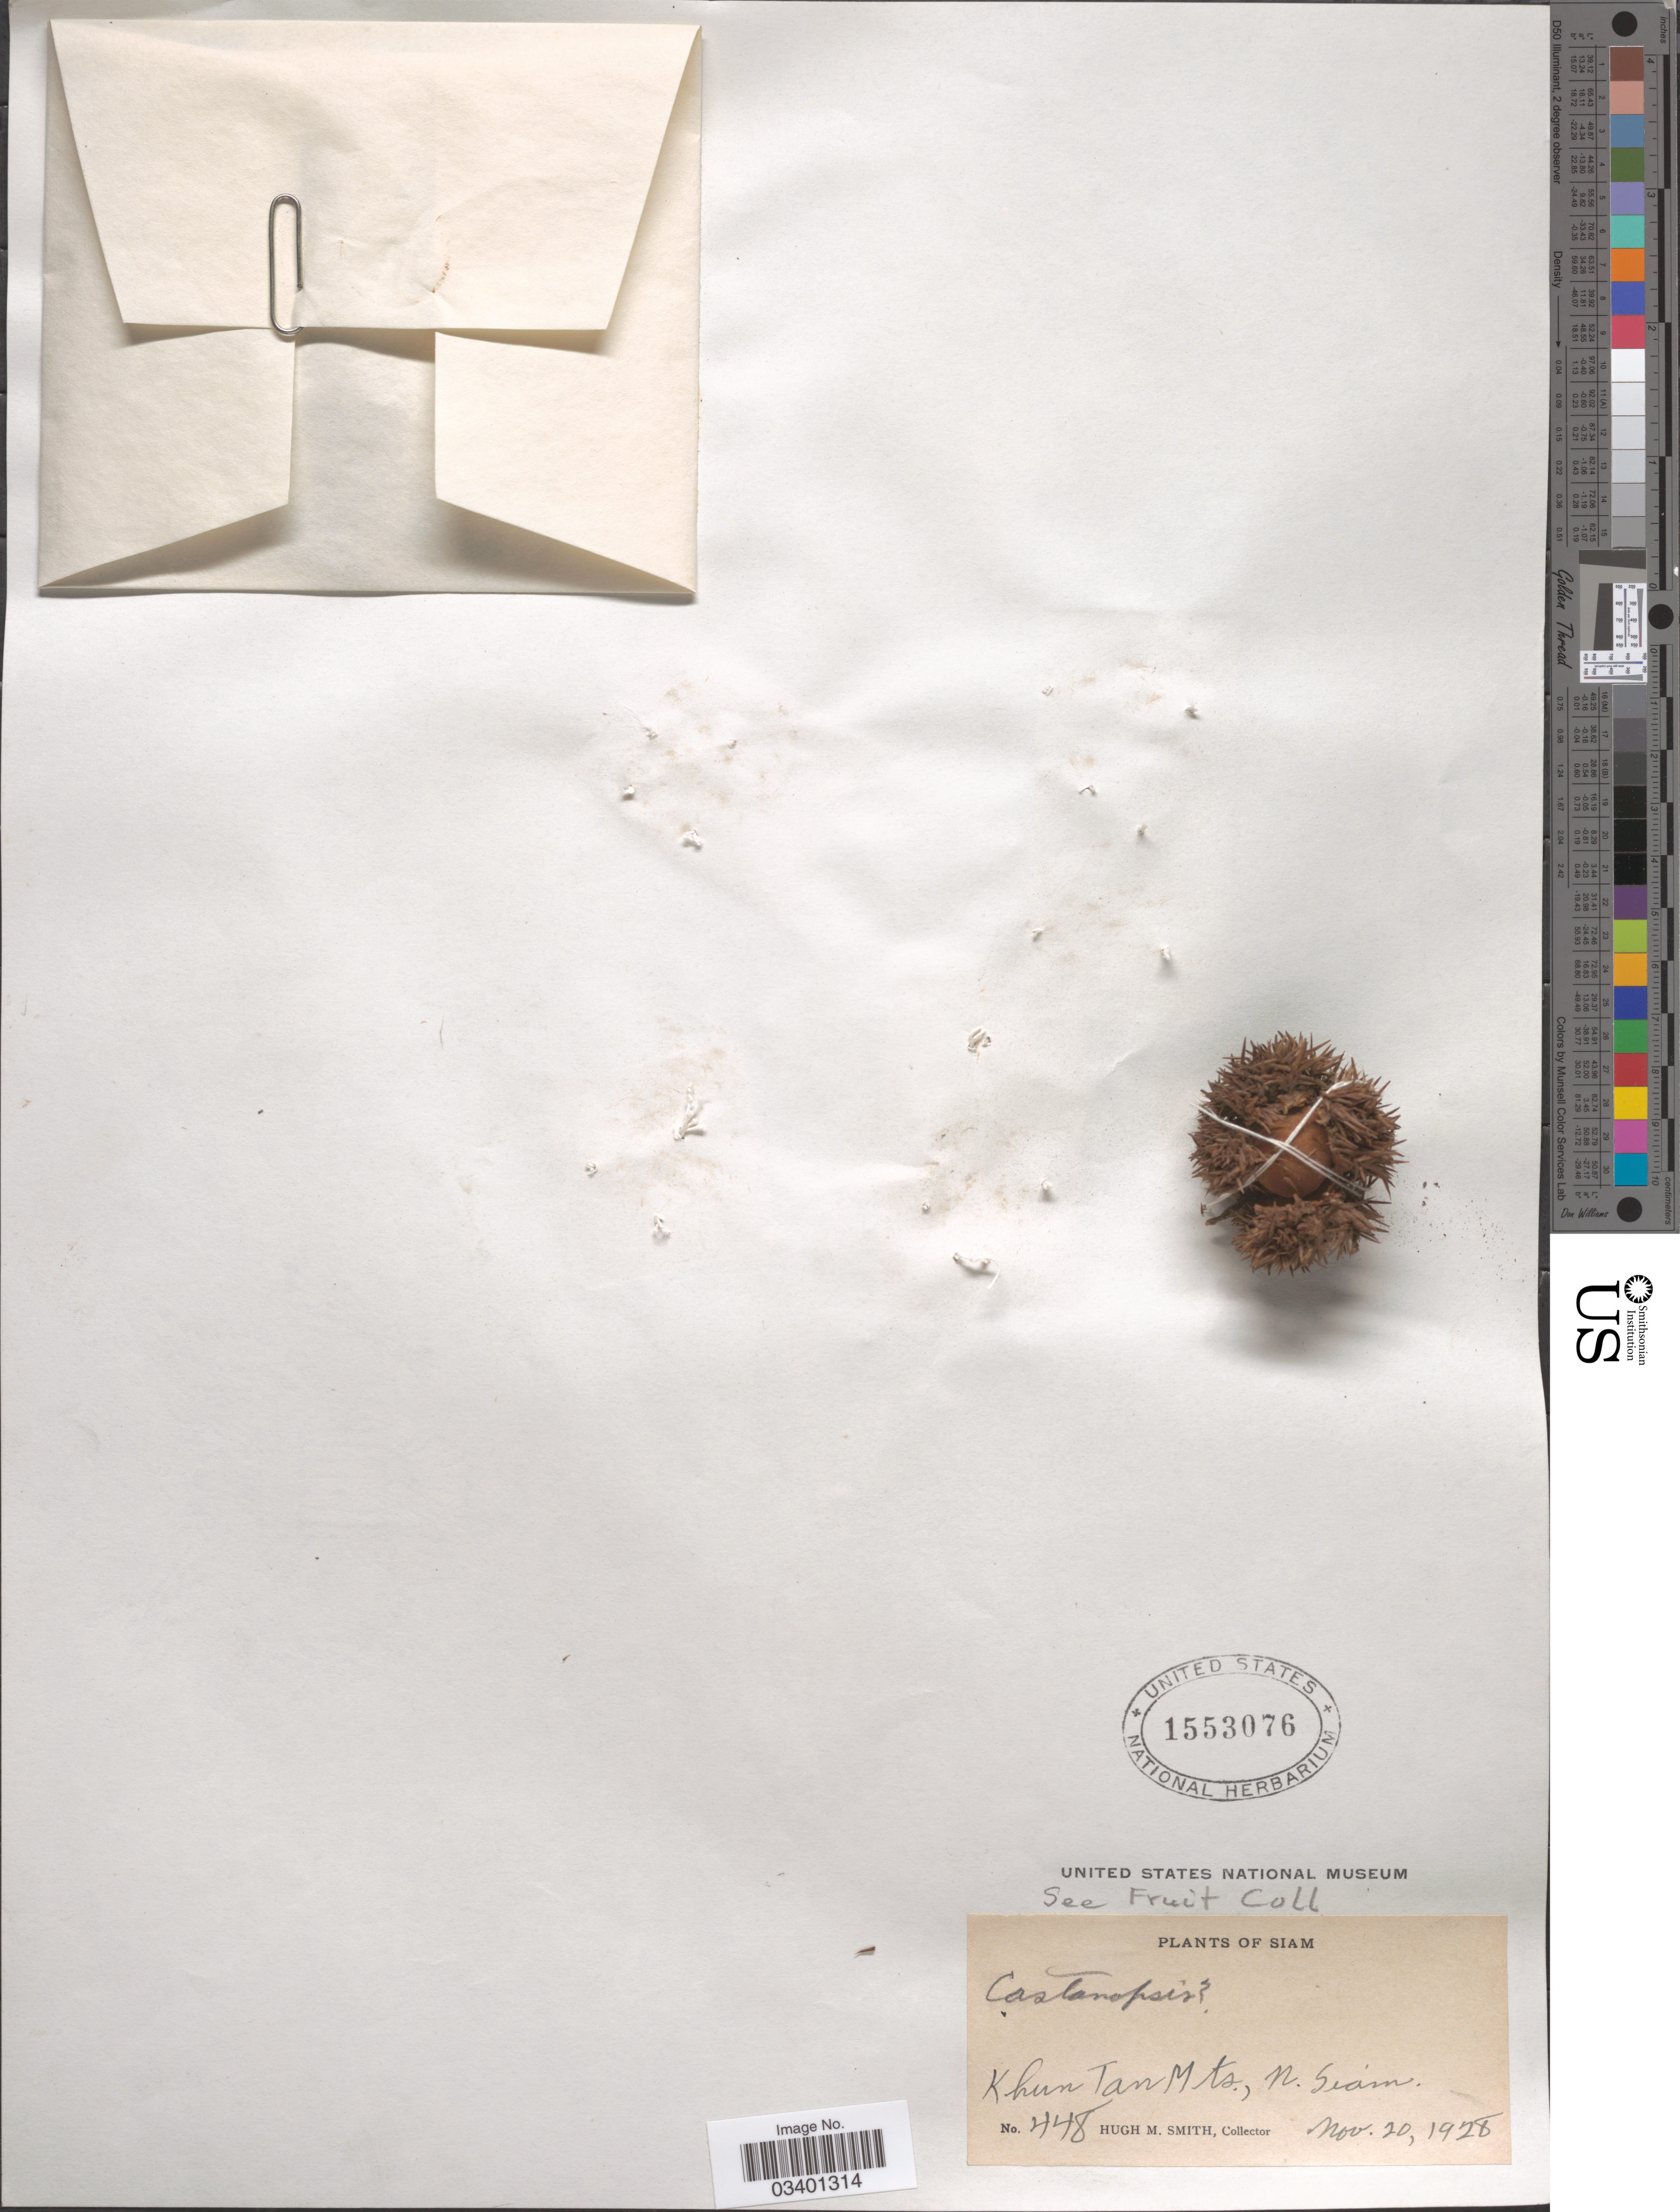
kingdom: Plantae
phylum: Tracheophyta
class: Magnoliopsida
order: Fagales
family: Fagaceae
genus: Castanopsis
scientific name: Castanopsis sp.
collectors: H. M. Smith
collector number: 448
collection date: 1928-11-20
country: Thailand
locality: Khun Tan Mts., N. Siam.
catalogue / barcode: US 1553076